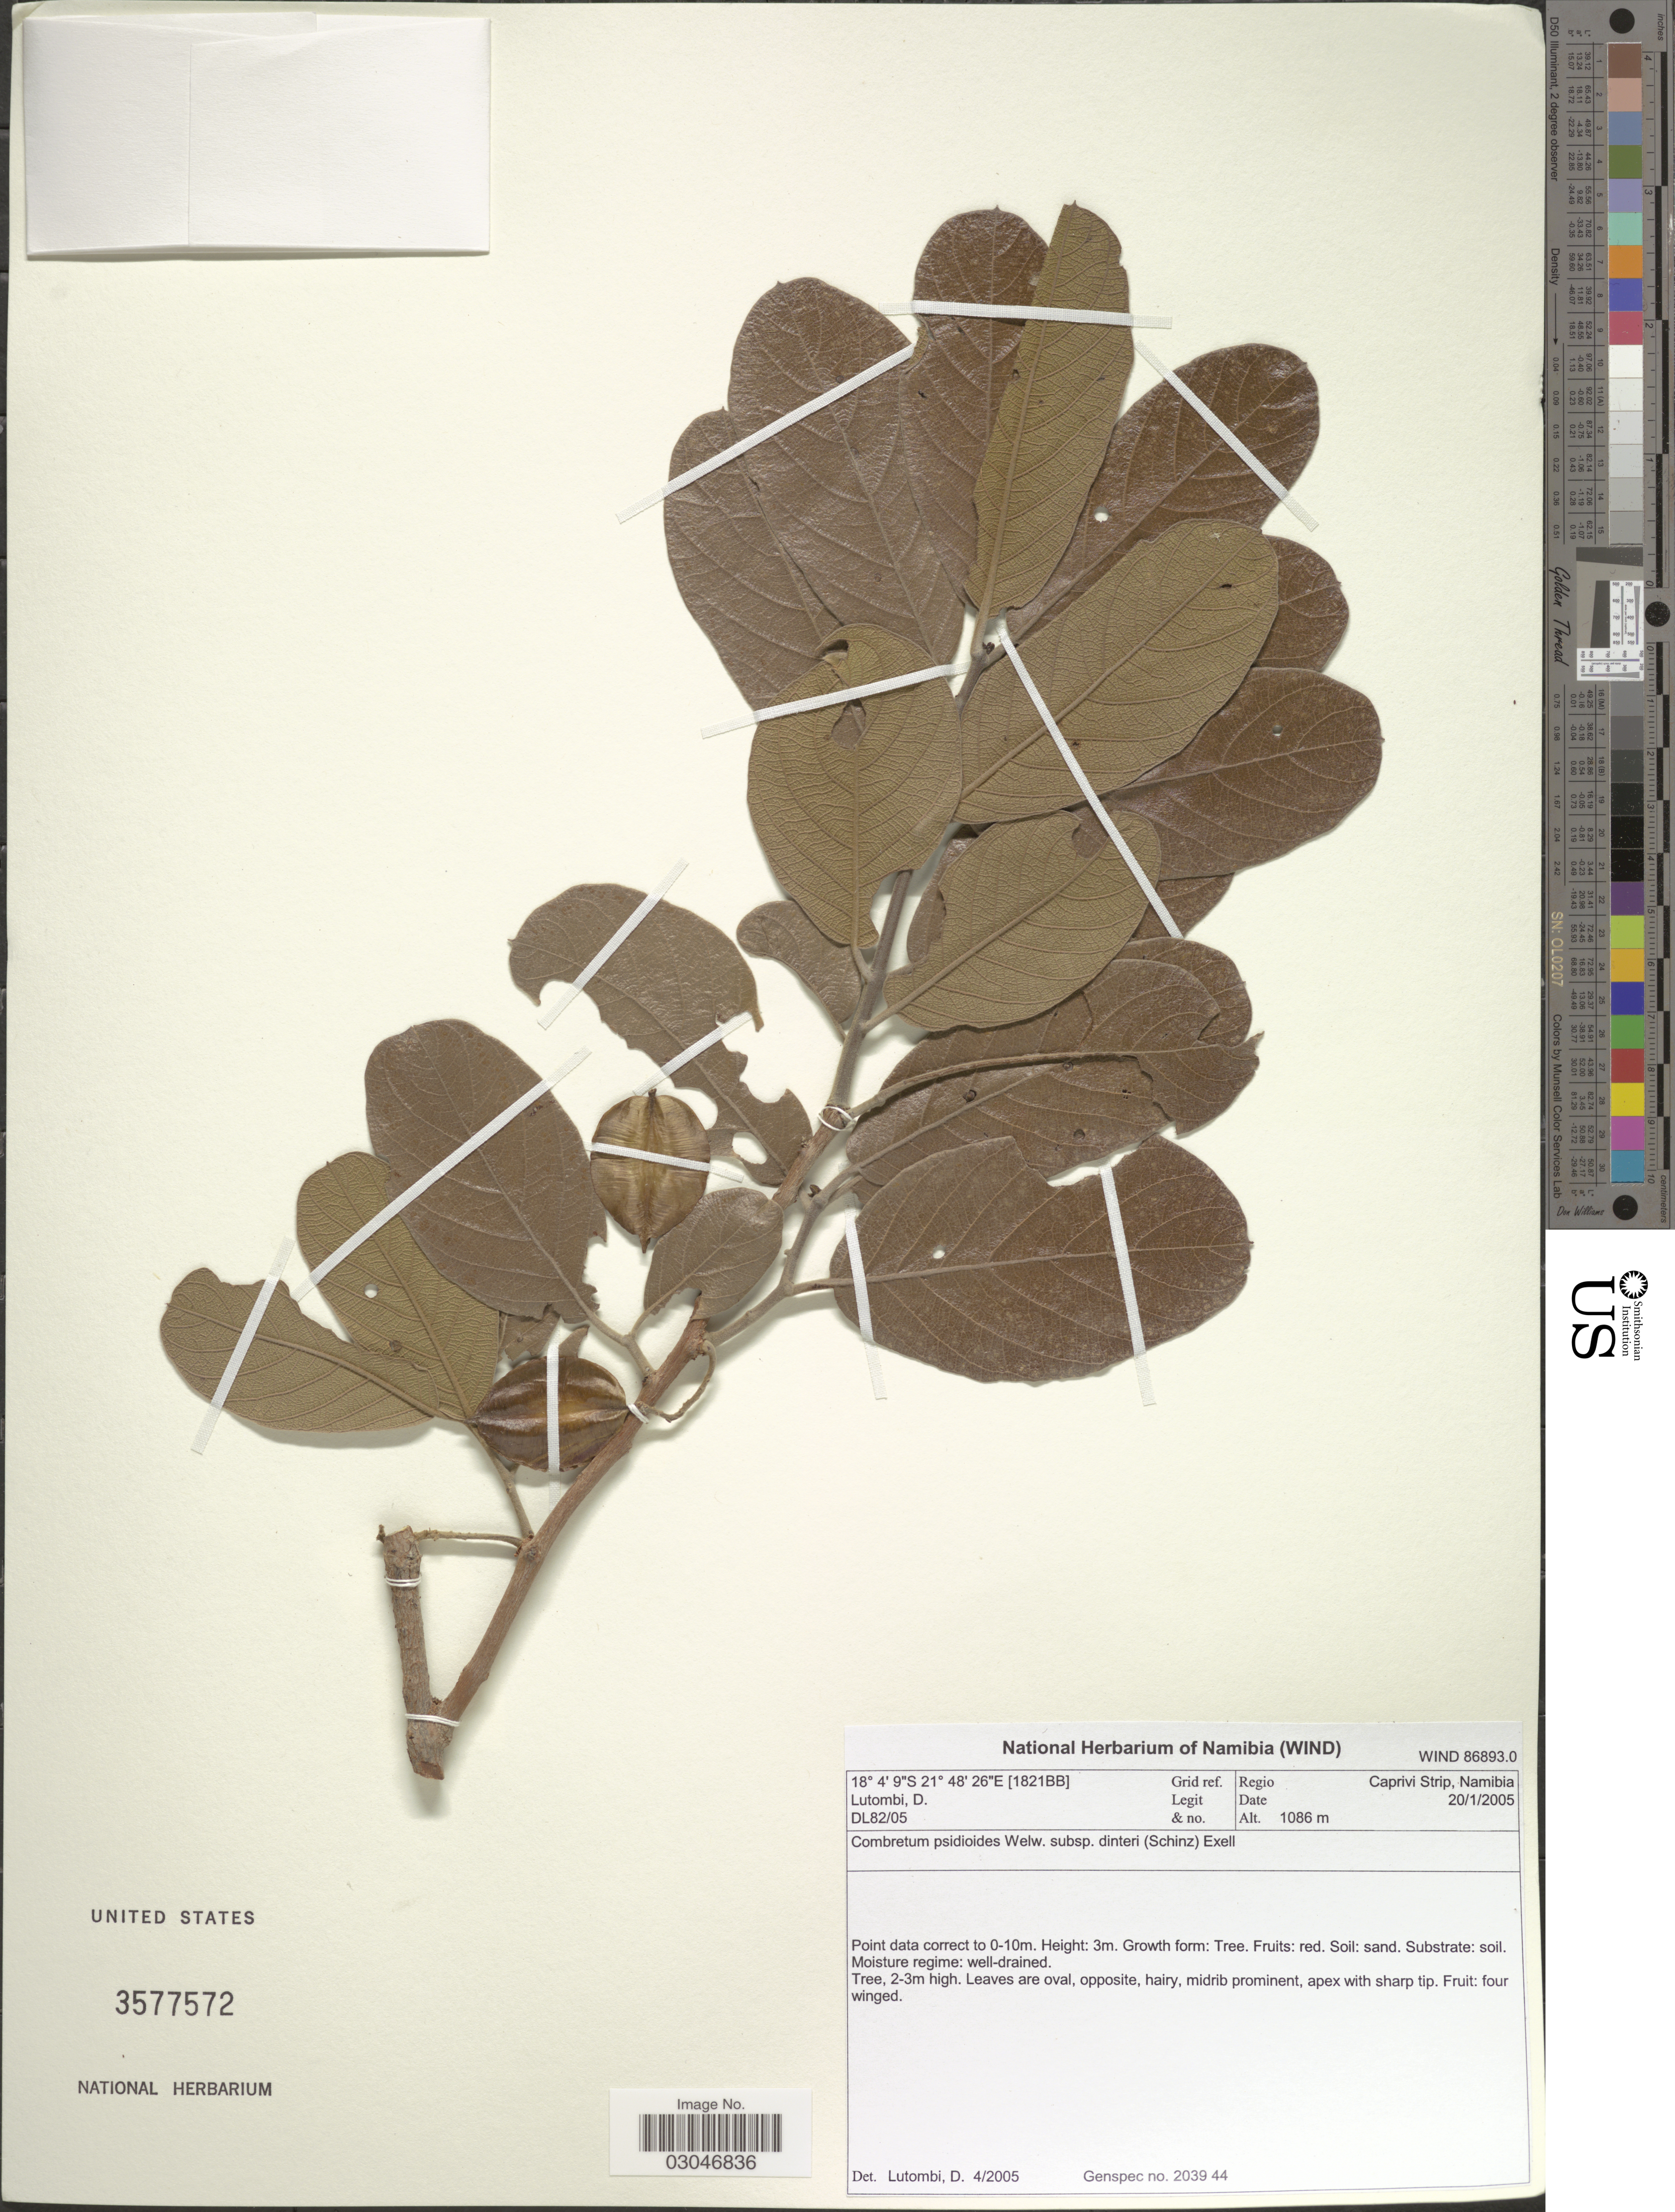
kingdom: Plantae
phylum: Tracheophyta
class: Magnoliopsida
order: Myrtales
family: Combretaceae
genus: Combretum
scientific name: Combretum psidioides subsp. dinteri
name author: (Schinz et al.) Exell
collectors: D. Lutombi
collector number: DL82/05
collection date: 2005-01-20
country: Namibia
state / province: Caprivi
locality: [1821BB] Grid ref. Regio Caprivi Strip, Namibia.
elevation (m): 1086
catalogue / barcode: US 3577572